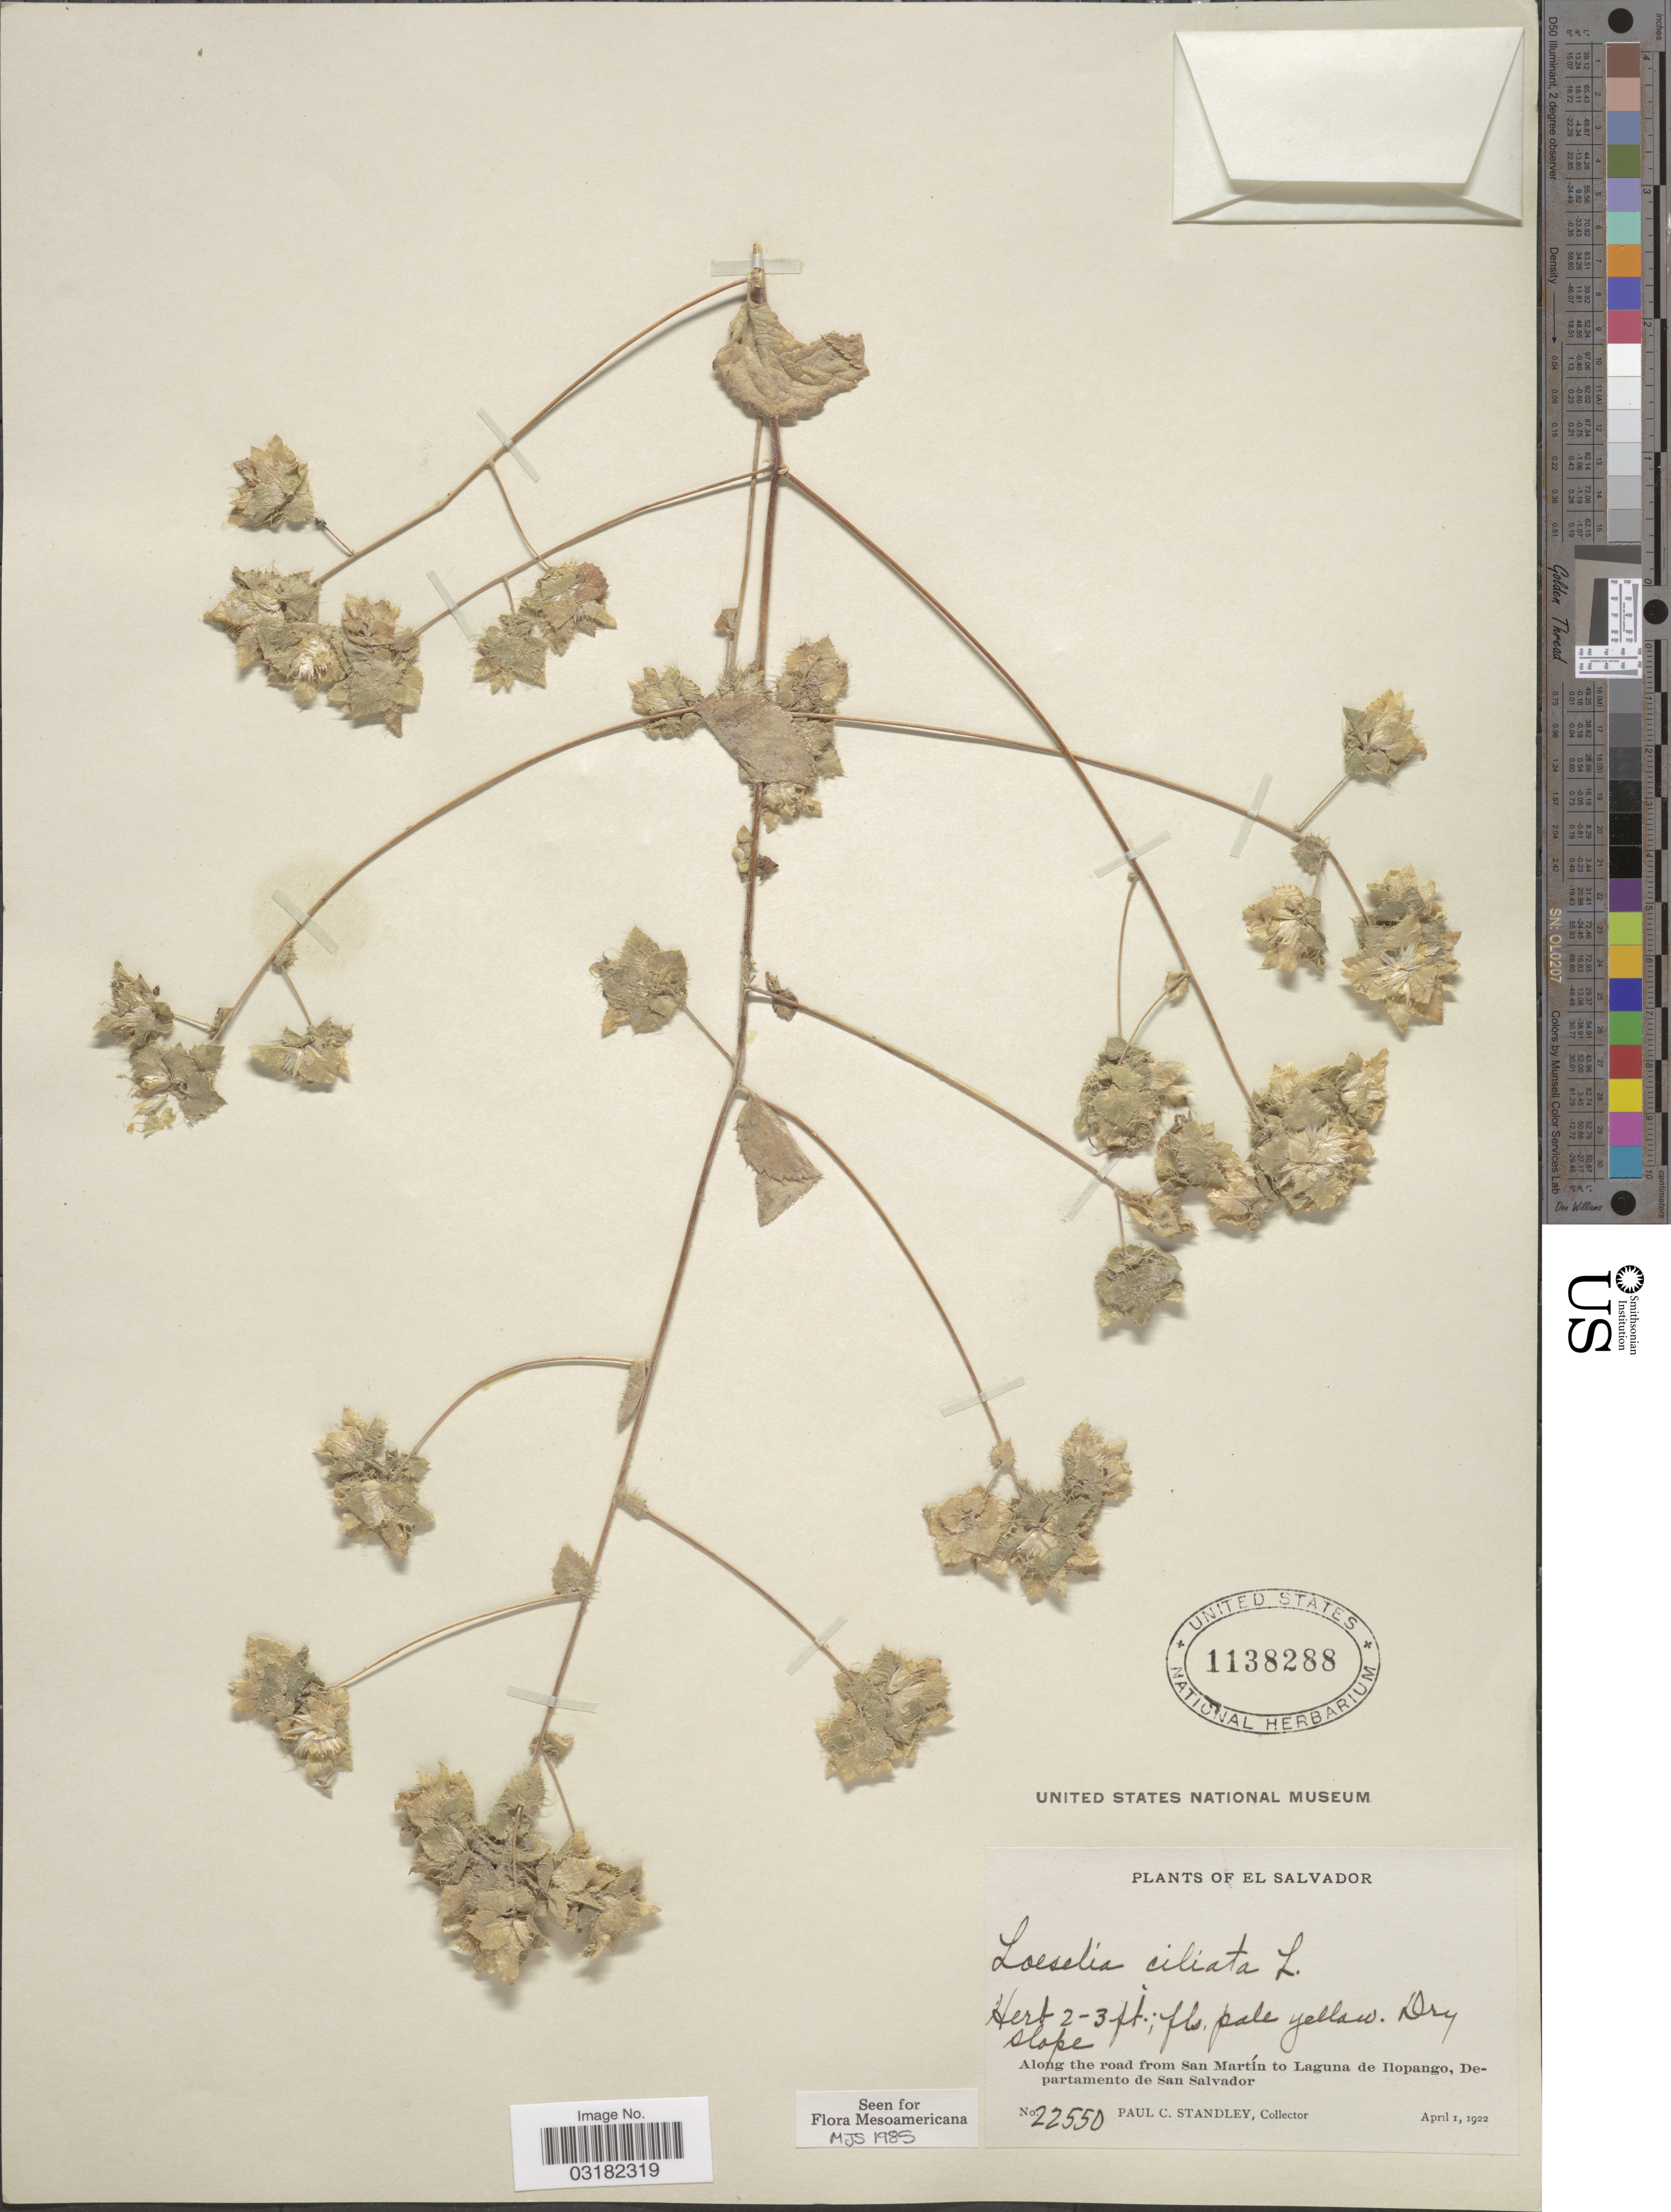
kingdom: Plantae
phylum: Tracheophyta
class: Magnoliopsida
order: Ericales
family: Polemoniaceae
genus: Loeselia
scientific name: Loeselia ciliata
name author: L.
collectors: P. C. Standley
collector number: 22550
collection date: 1922-04-01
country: El Salvador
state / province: San Salvador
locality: Along the road from San Martín to Laguna de Ilopango, Departamento de San Salvador.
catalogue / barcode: US 1138288